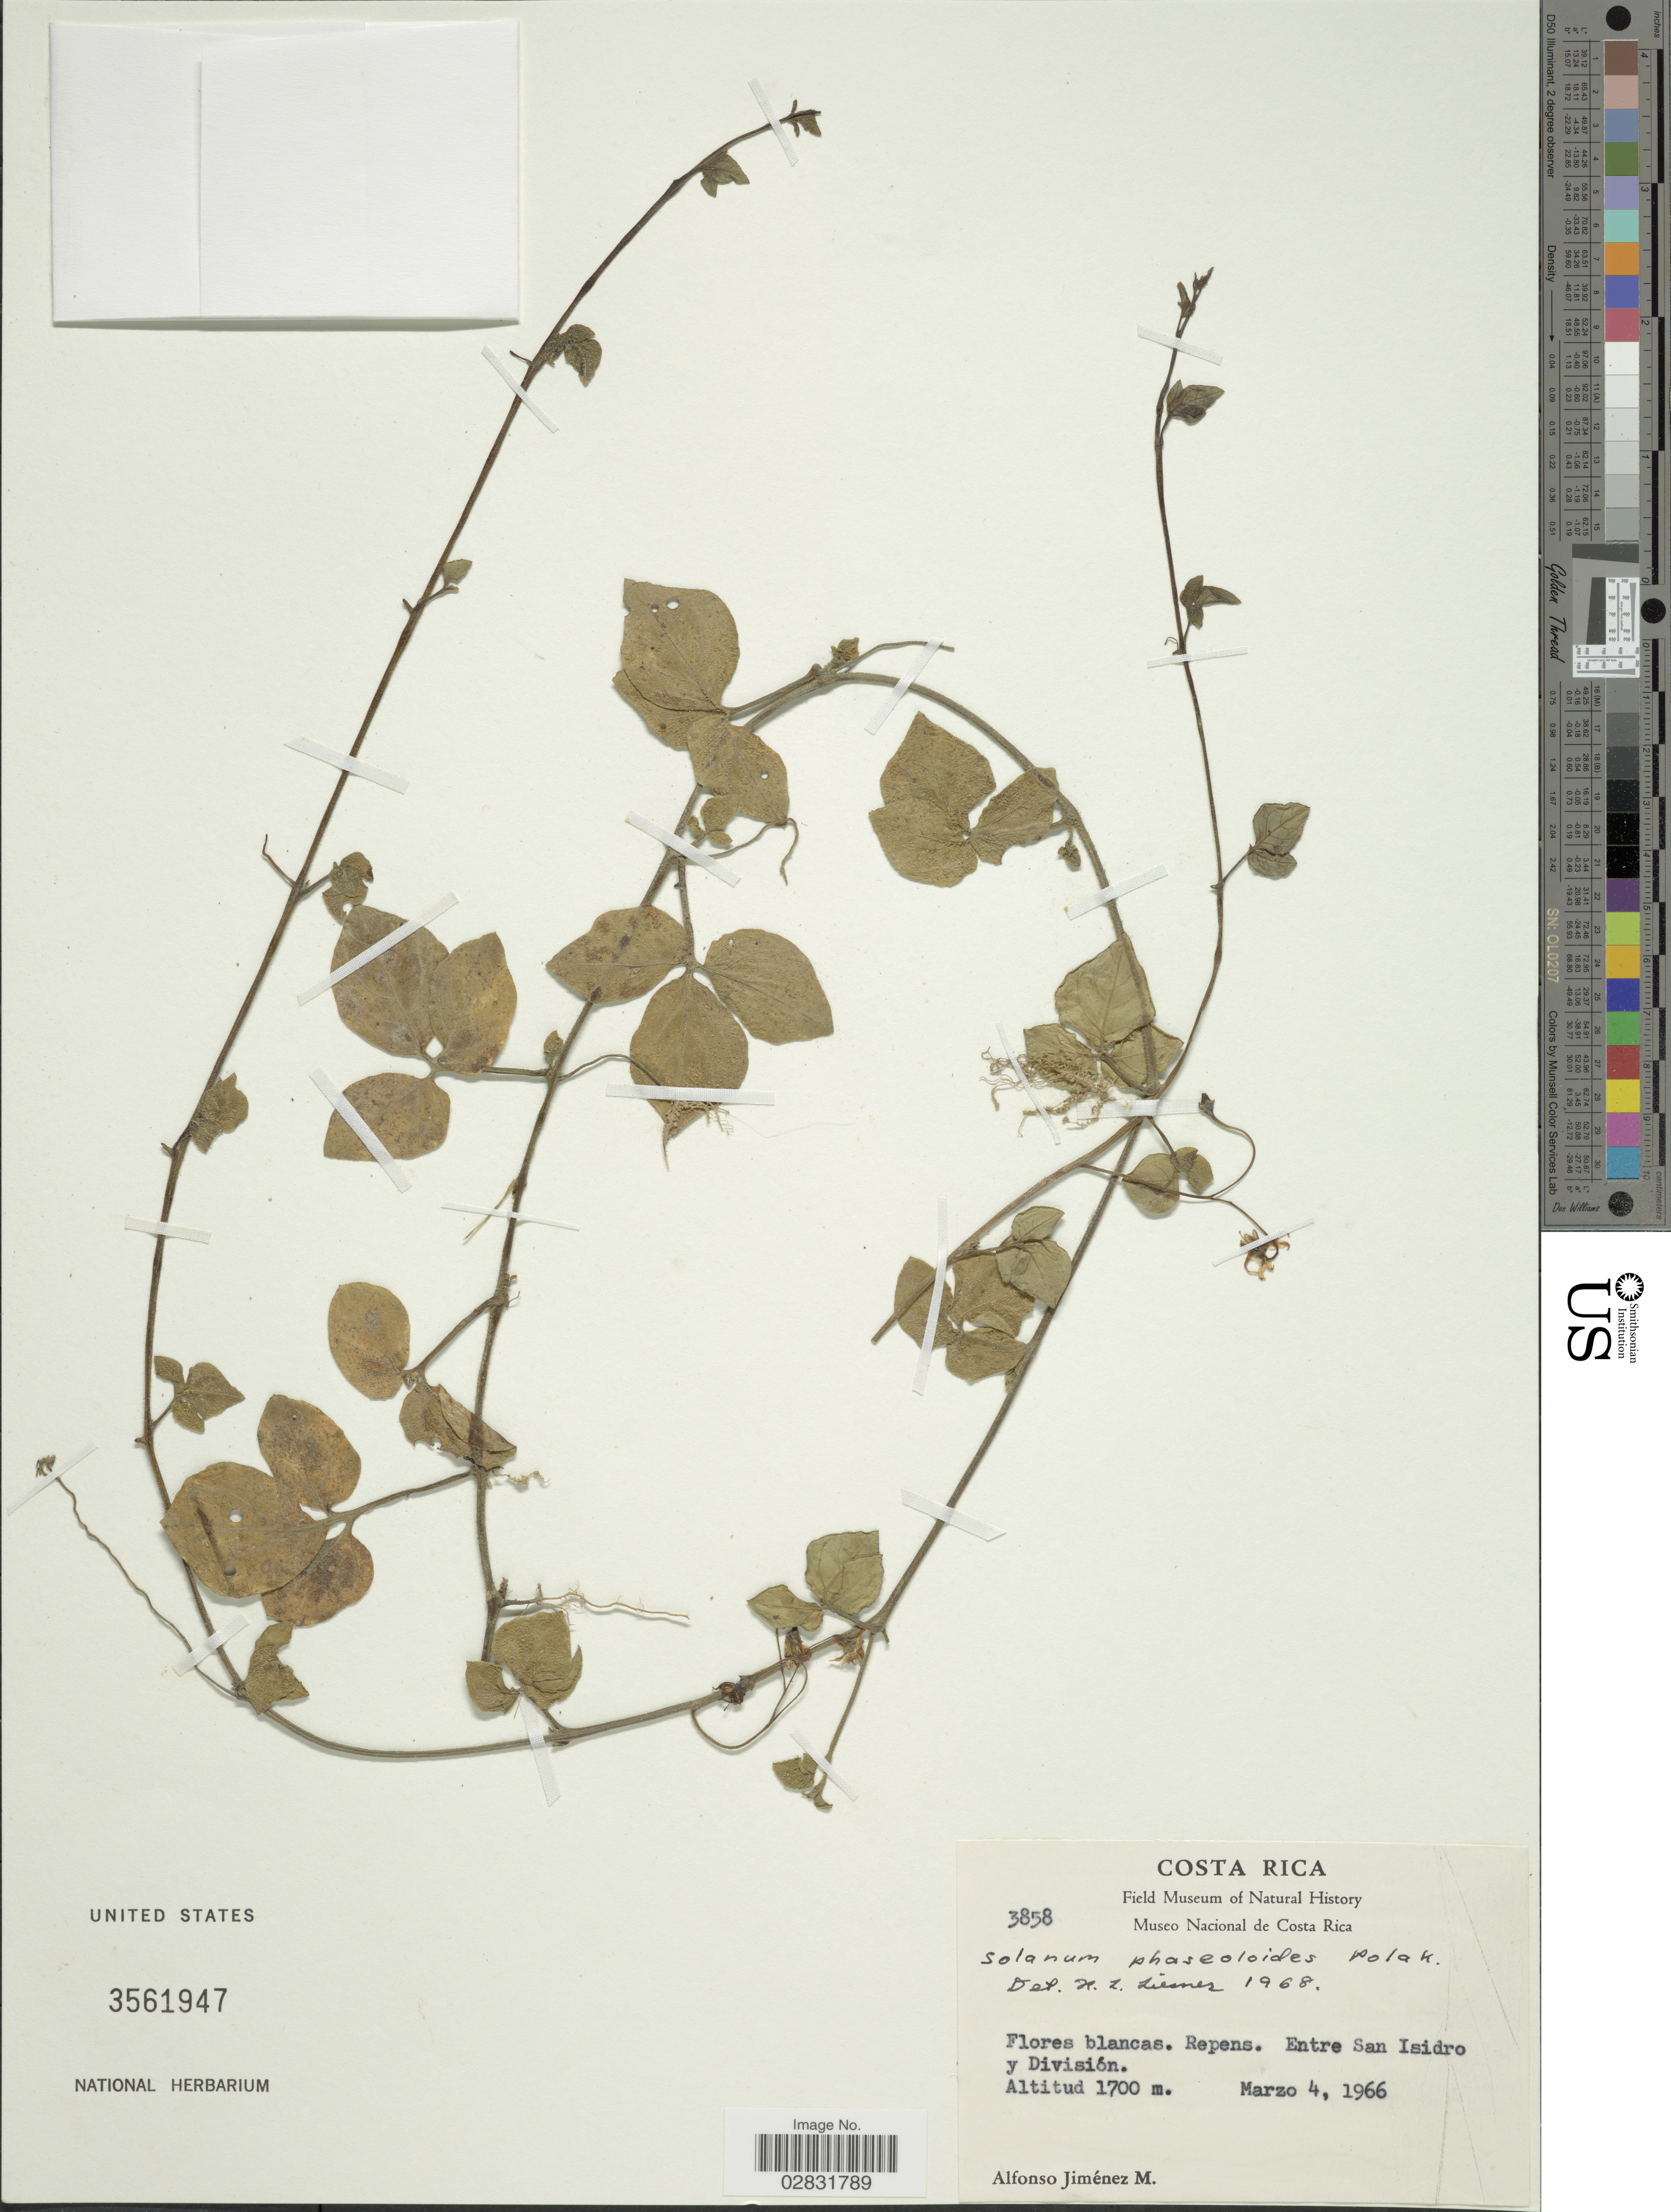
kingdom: Plantae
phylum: Tracheophyta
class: Magnoliopsida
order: Solanales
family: Solanaceae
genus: Solanum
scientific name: Solanum phaseoloides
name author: Pol.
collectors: A. Jimenez M.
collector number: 3858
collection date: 1966-03-04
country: Costa Rica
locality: Entre San Isidro y División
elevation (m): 1700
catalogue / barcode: US 3561947